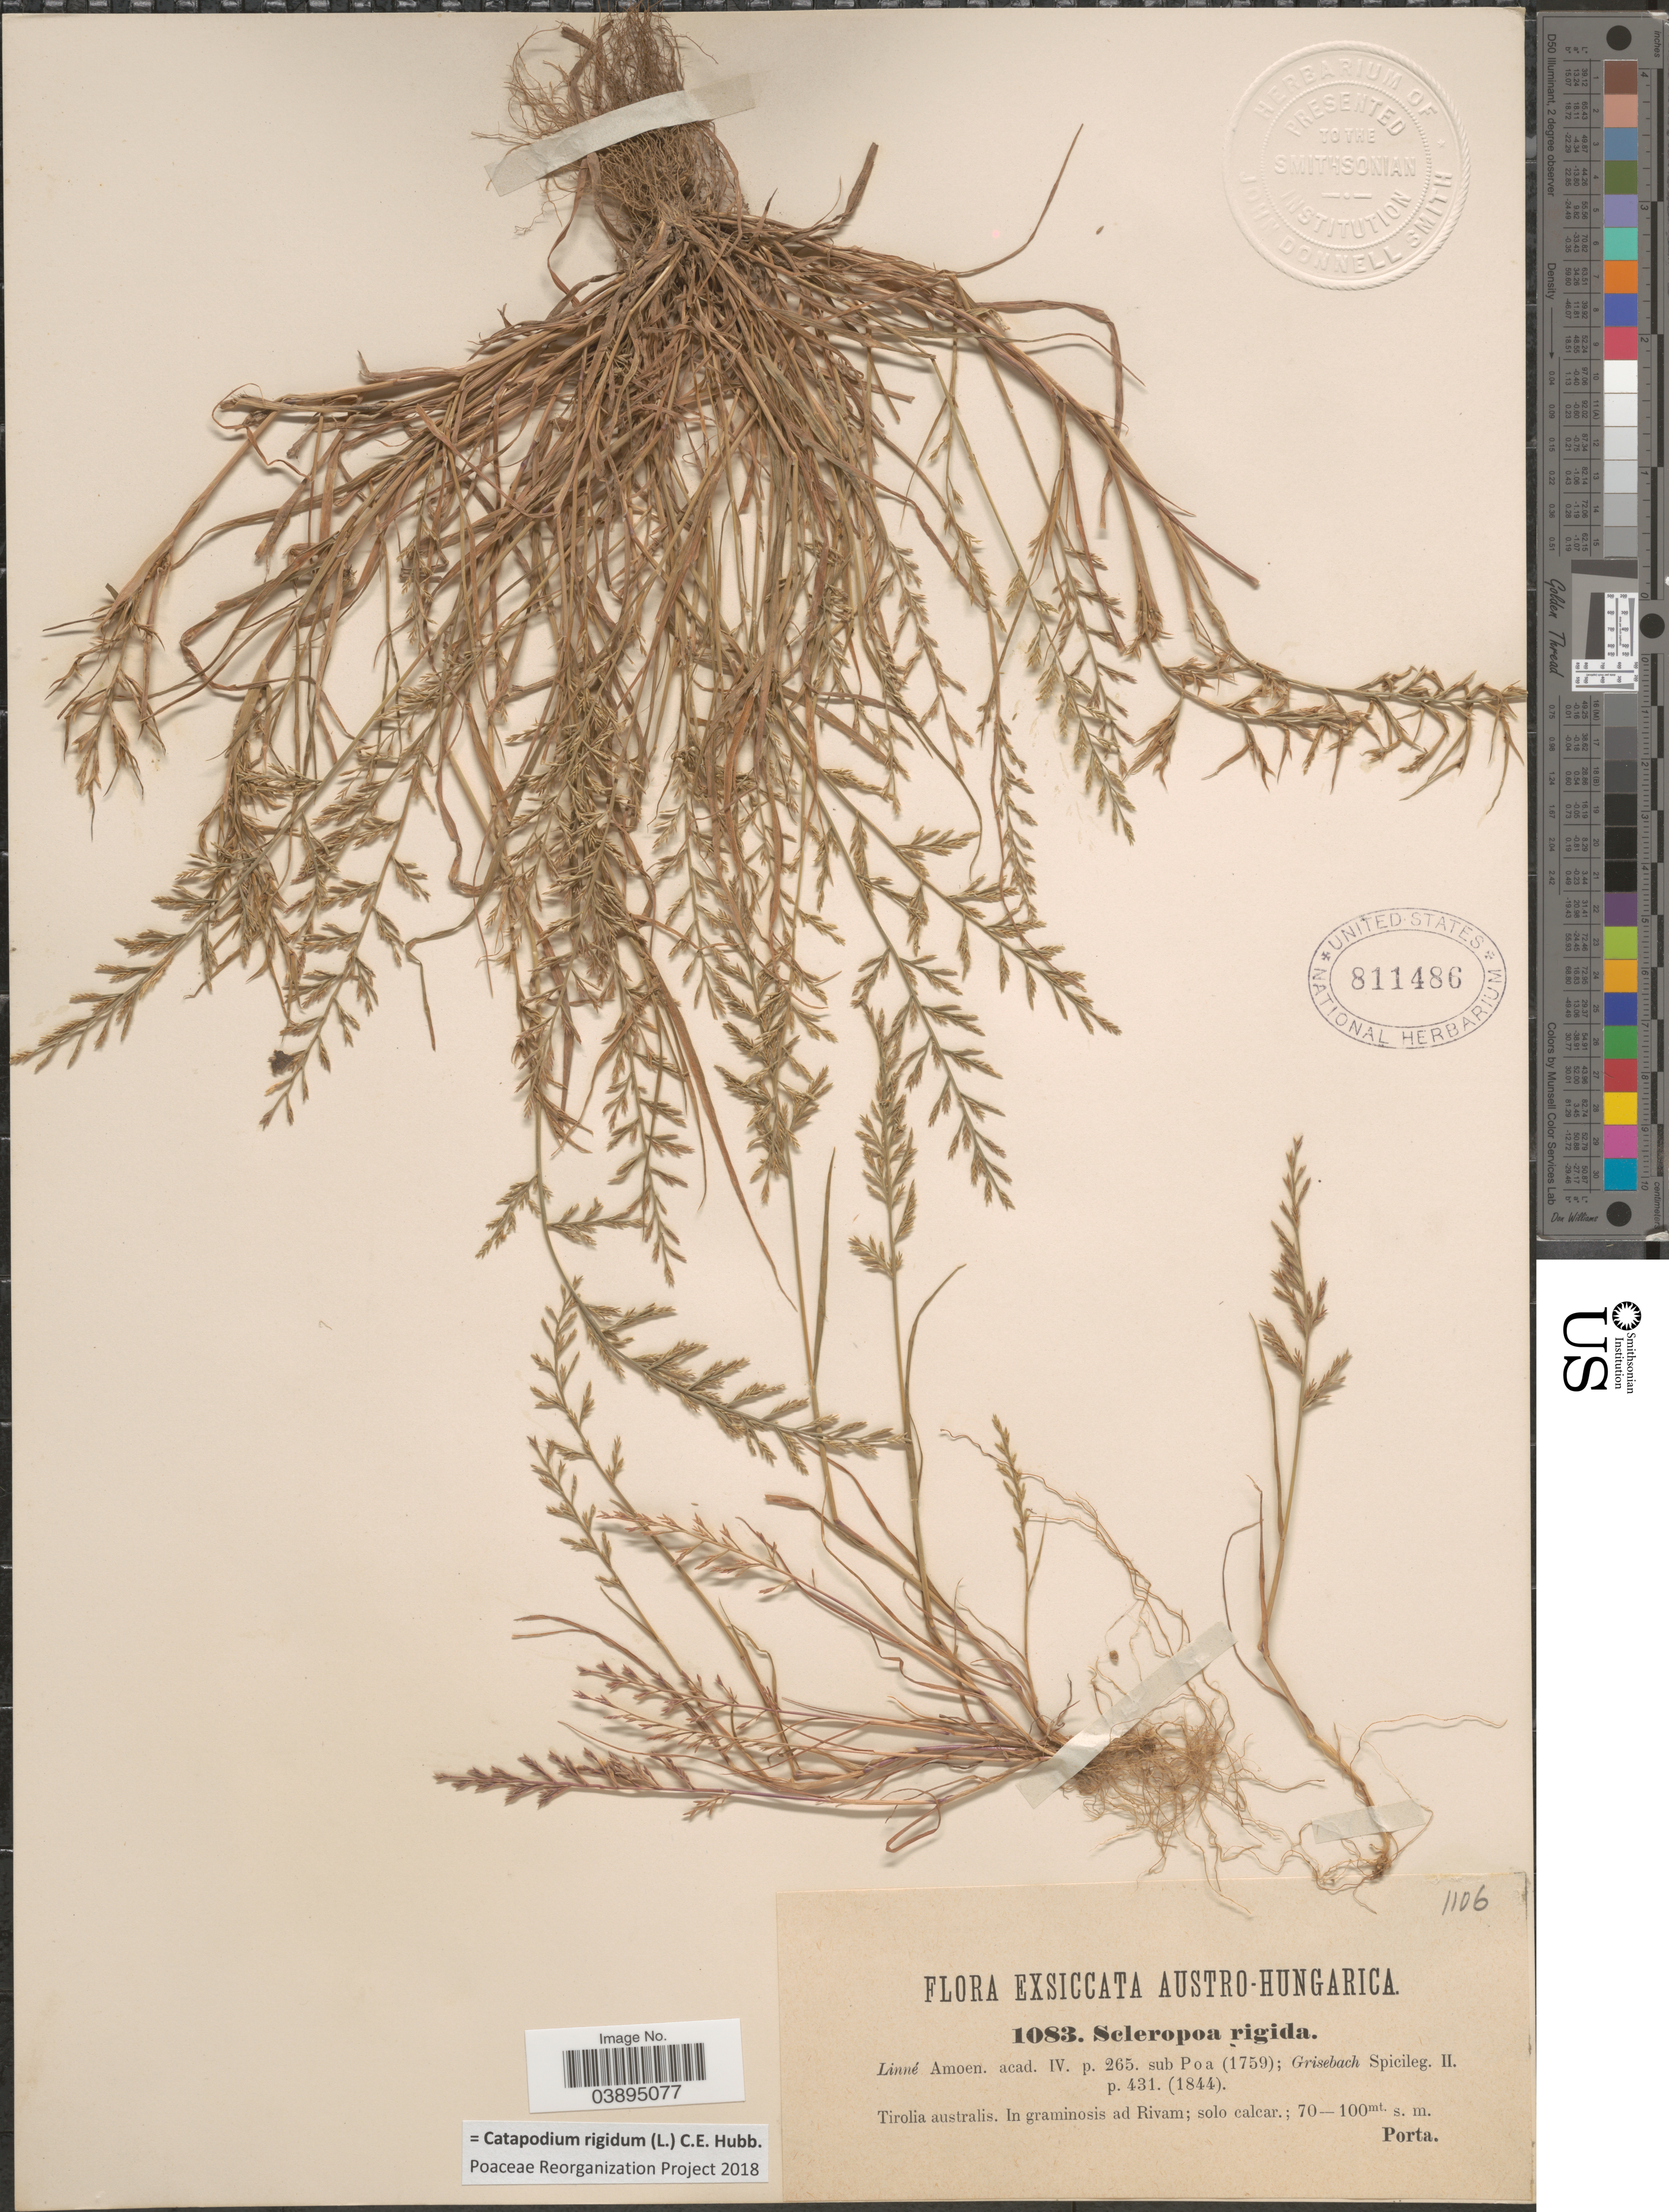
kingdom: Plantae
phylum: Tracheophyta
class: Liliopsida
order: Poales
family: Poaceae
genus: Catapodium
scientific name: Catapodium rigidum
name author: (L.) C.E. Hubb.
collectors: -- Porta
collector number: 1083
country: Italy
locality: Austro-Hungarica. Tirolia australis. In graminosis ad Rivam; solo calcar. Porta.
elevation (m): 70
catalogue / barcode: US 811486